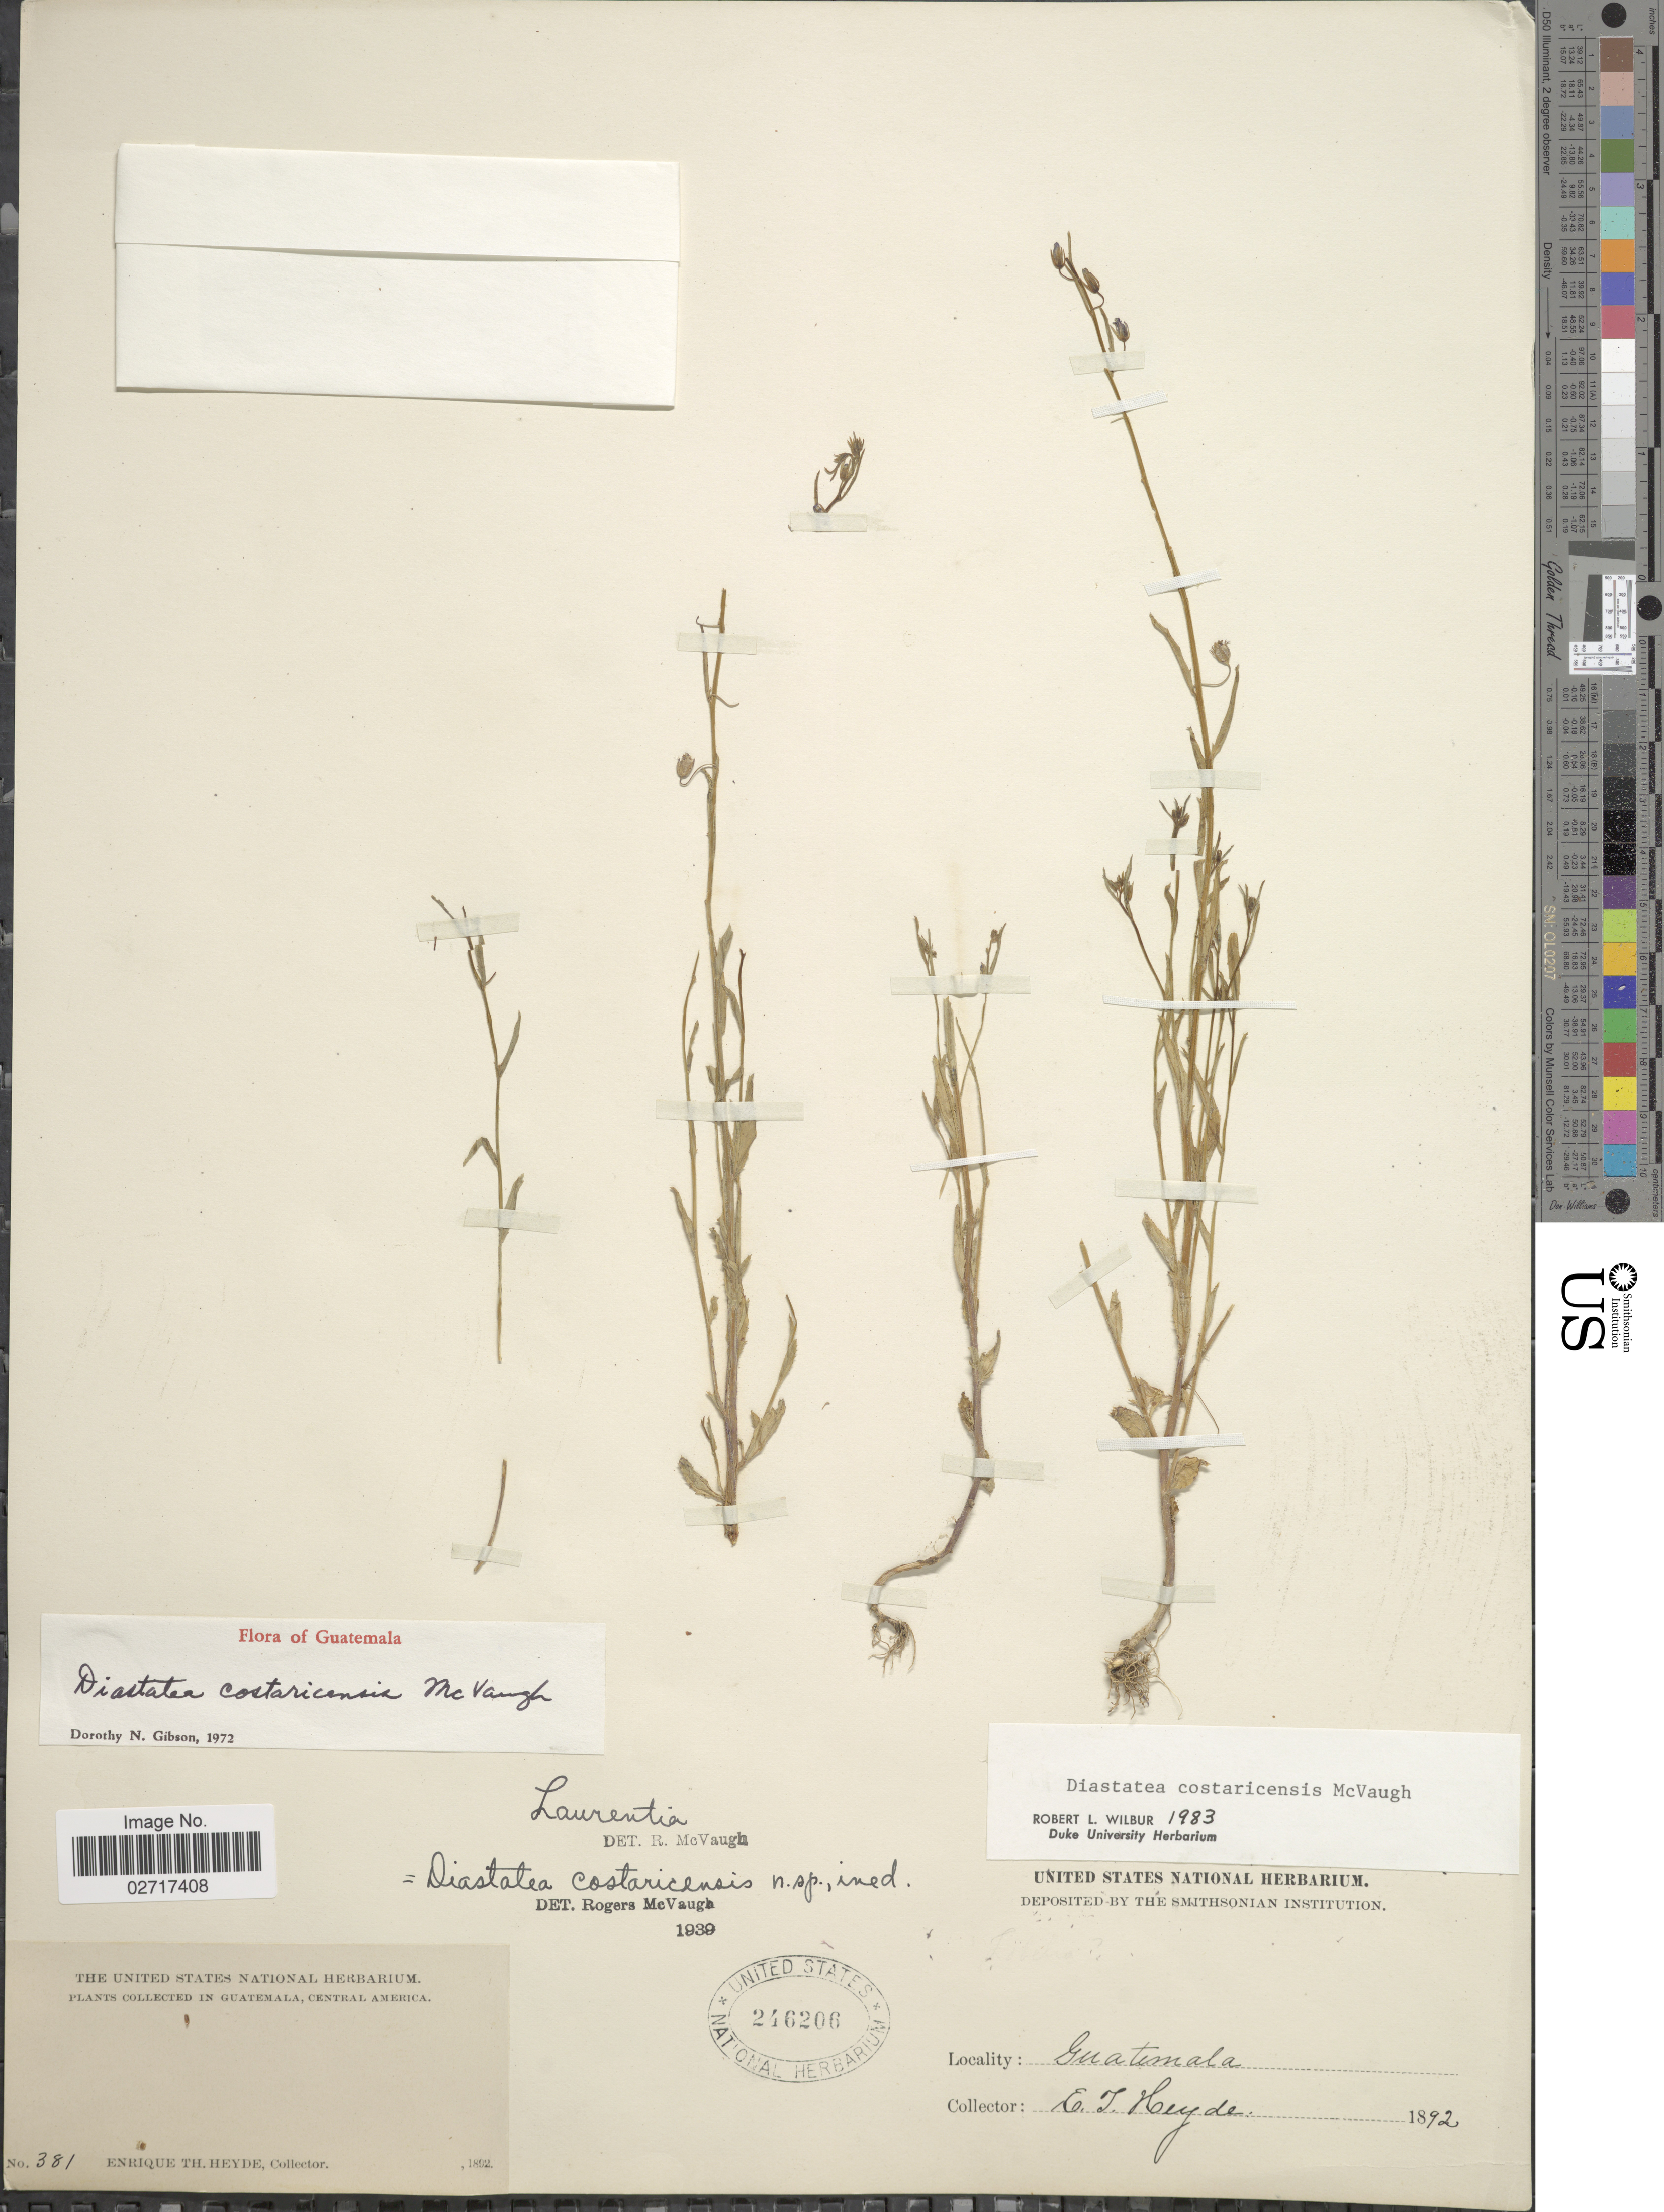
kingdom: Plantae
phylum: Tracheophyta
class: Magnoliopsida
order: Asterales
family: Campanulaceae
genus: Diastatea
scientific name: Diastatea costaricensis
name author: McVaugh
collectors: E. T. Heyde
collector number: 381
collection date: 1892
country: Guatemala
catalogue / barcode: US 246206